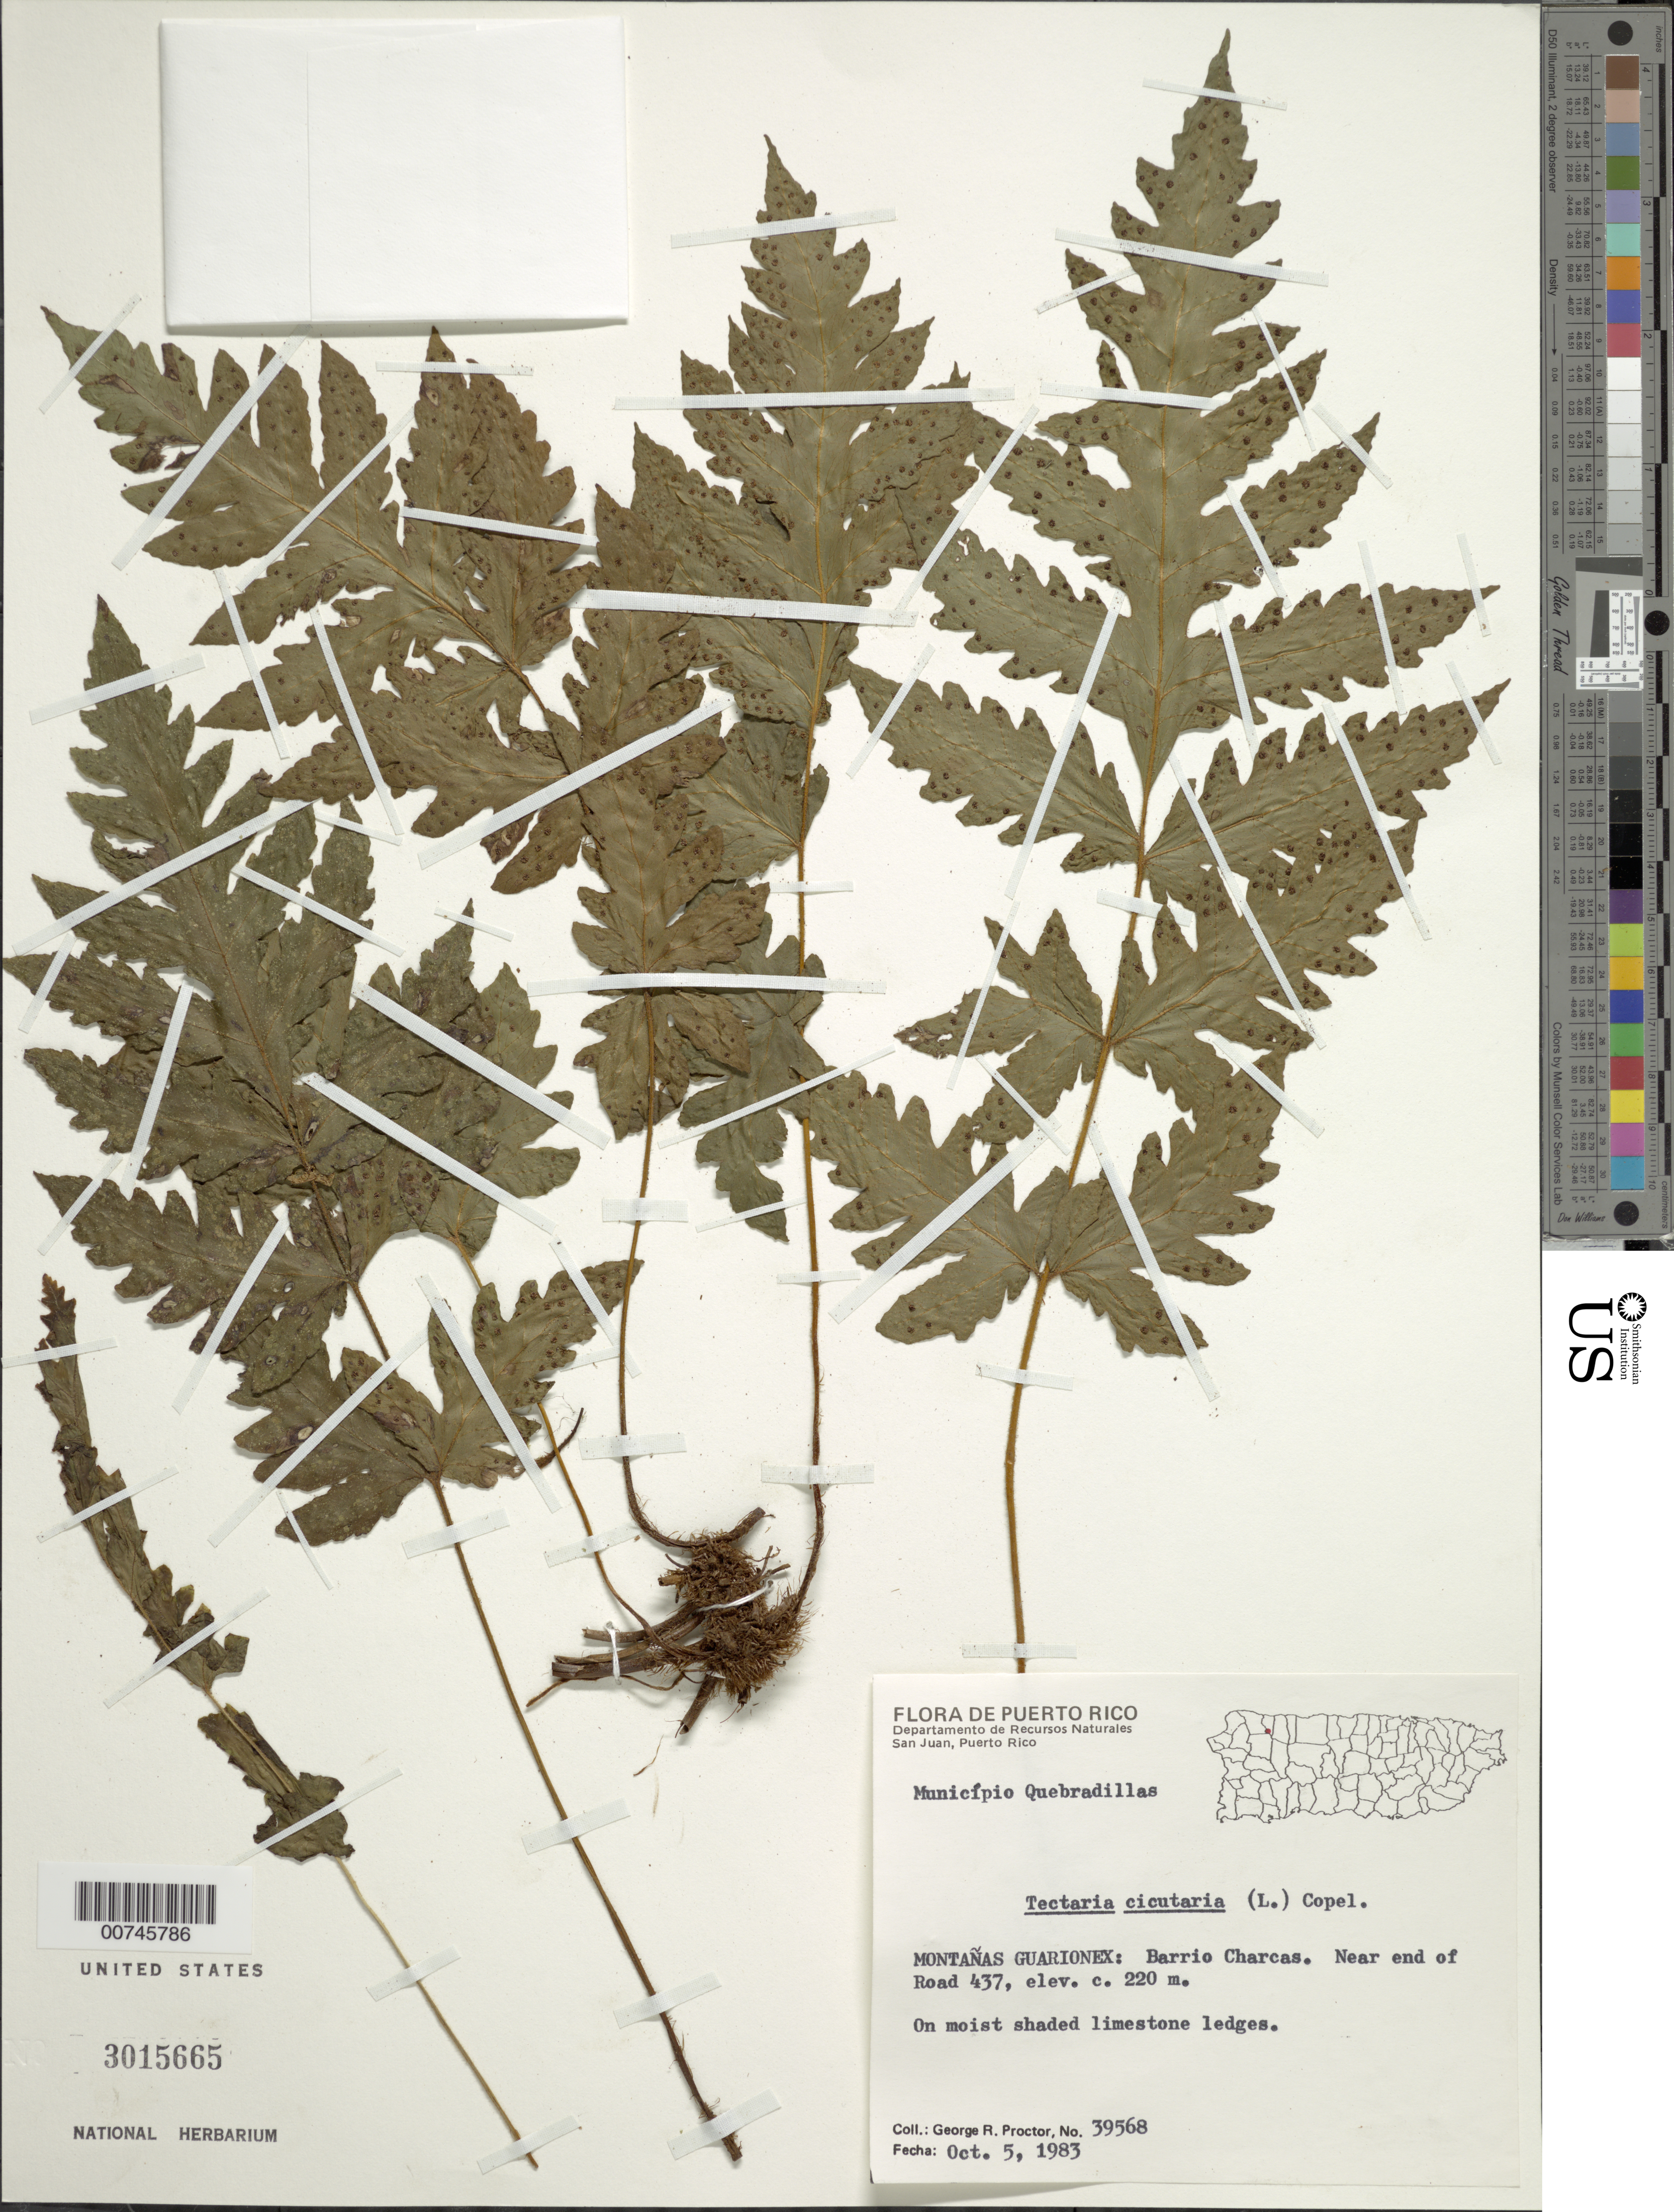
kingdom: Plantae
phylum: Tracheophyta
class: Polypodiopsida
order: Polypodiales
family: Tectariaceae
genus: Tectaria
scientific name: Tectaria cicutaria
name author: (L.) Copel.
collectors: G. R. Proctor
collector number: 39568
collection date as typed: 05 Oct 1983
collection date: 1983-10-05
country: Puerto Rico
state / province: Quebradillas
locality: Montañas Guarionex: Barrio Charcas. Near end of Road 437, Municipio Quebradillas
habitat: On moist shaded limestone ledges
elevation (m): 220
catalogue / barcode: US 3015665